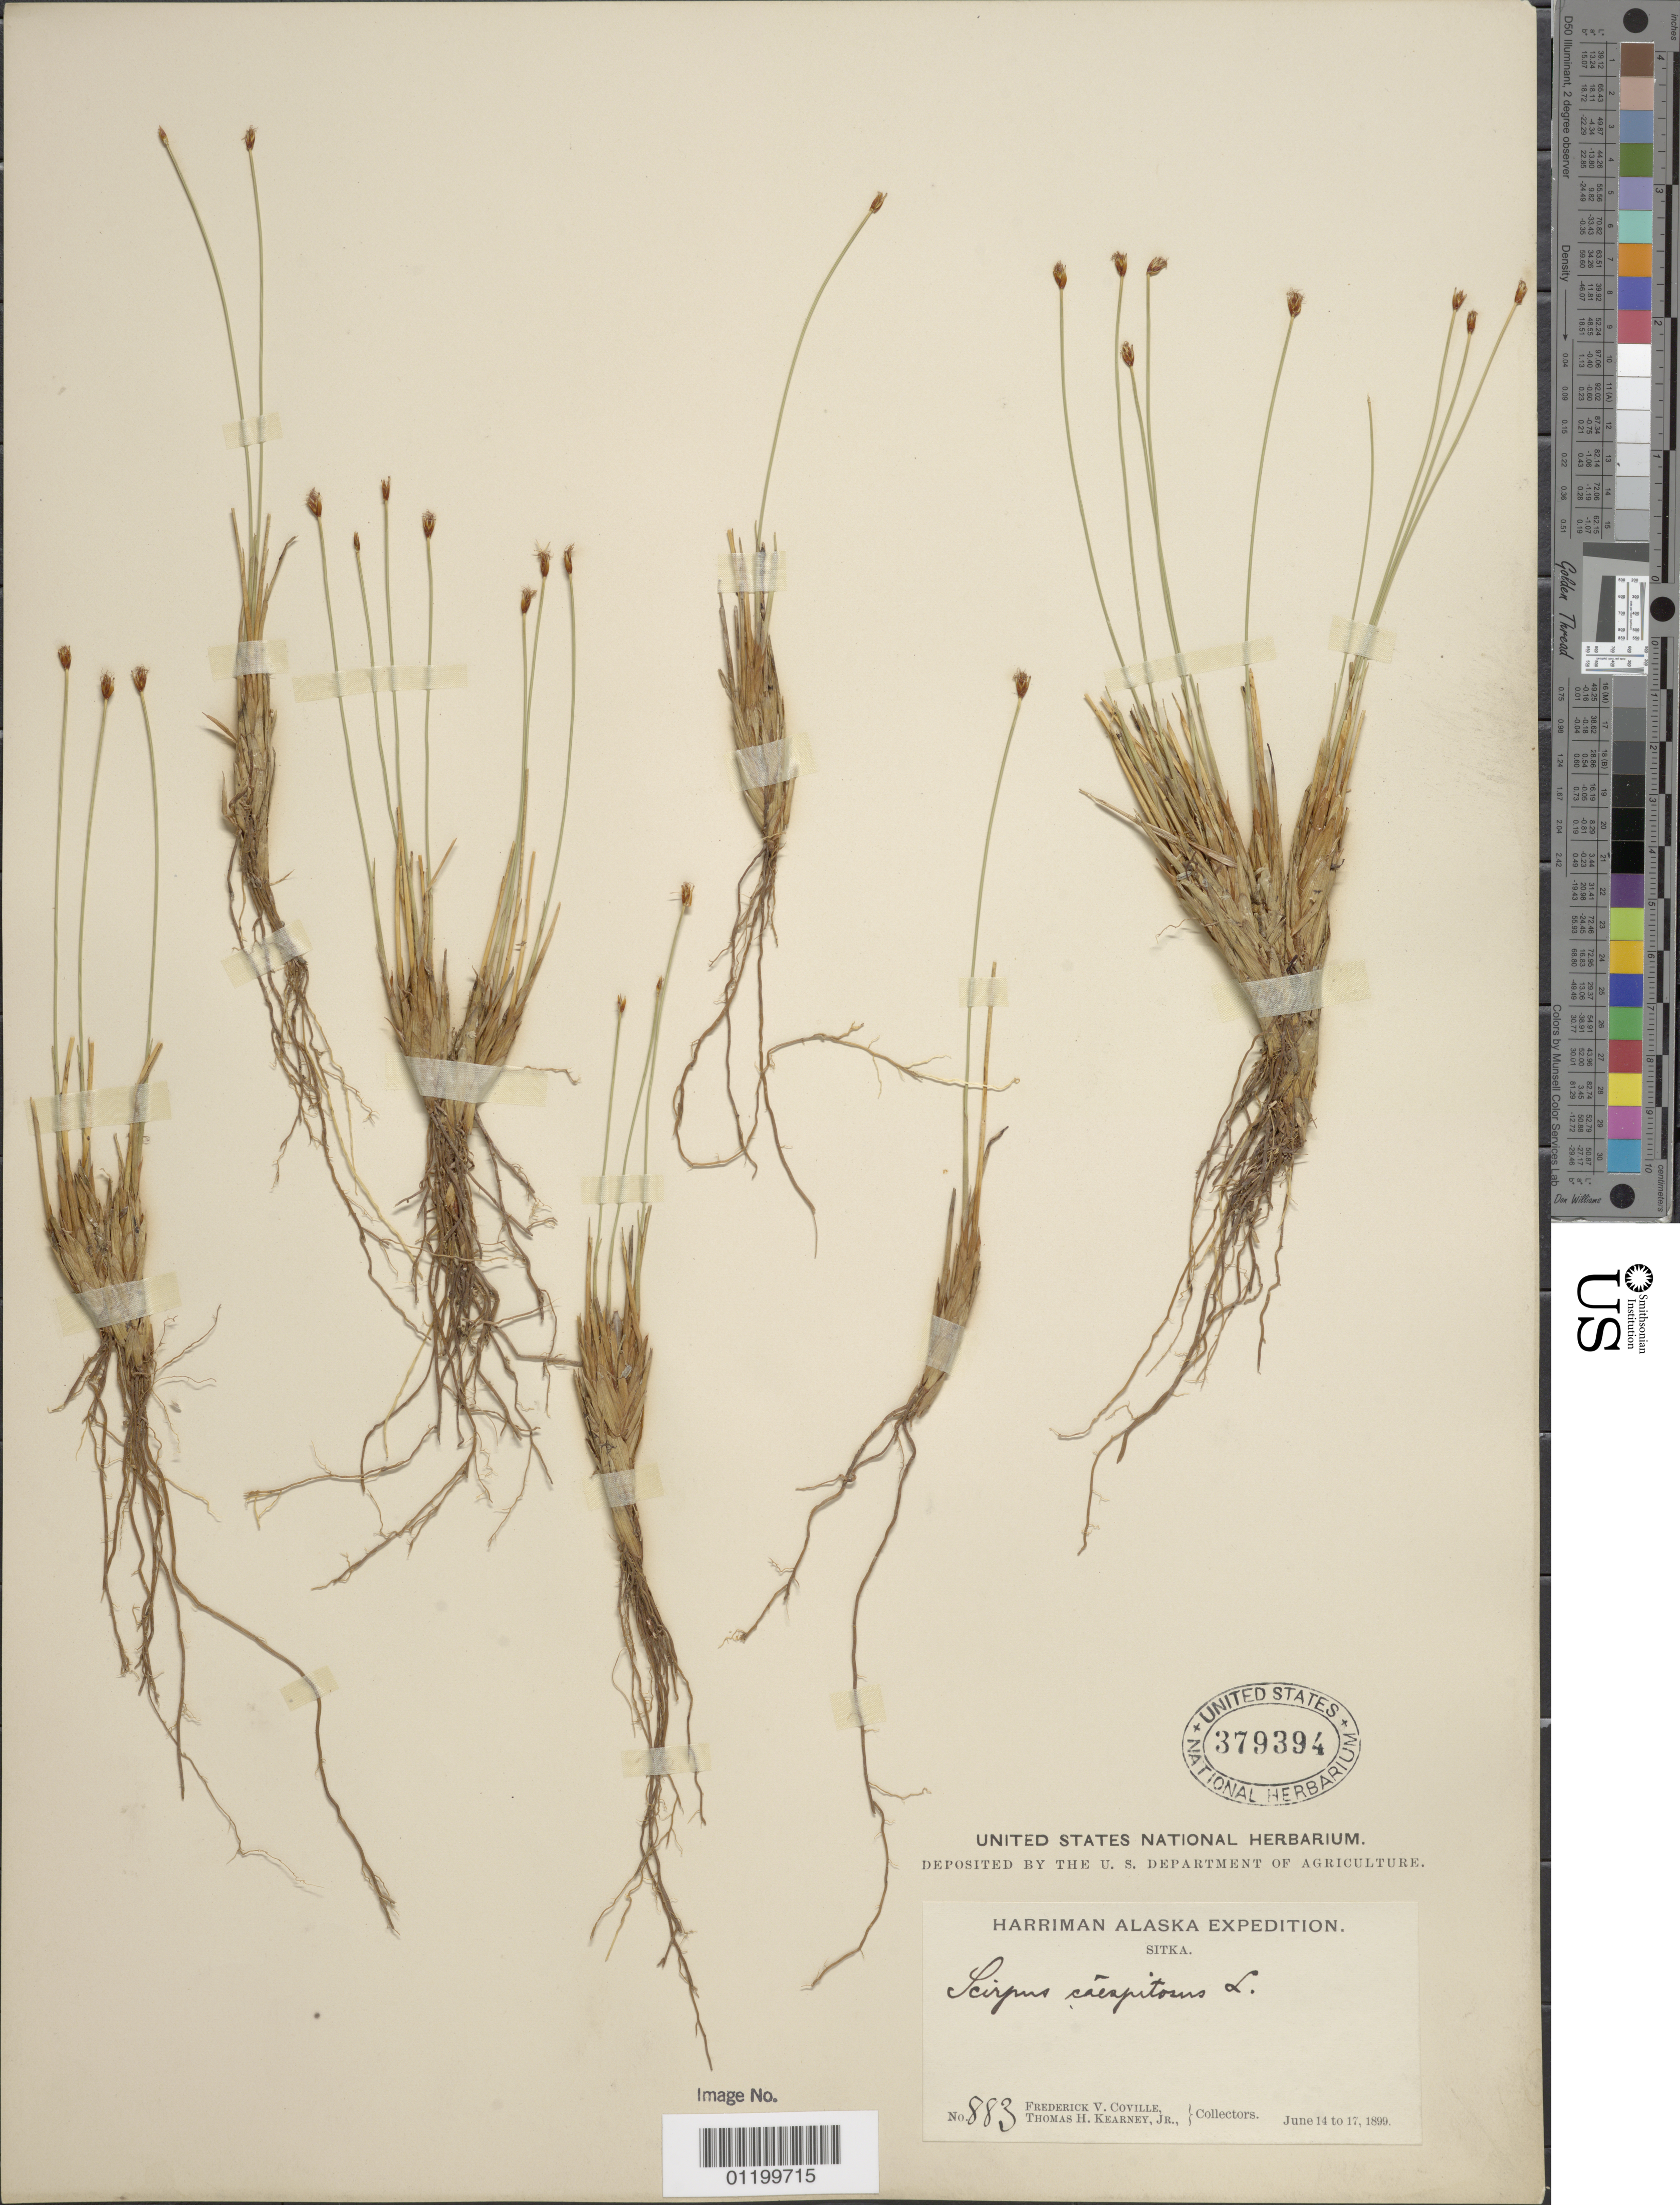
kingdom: Plantae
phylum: Tracheophyta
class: Liliopsida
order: Poales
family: Cyperaceae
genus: Trichophorum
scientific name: Trichophorum cespitosum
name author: (L.) Hartm.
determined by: Strong, Mark T., (BOT), Smithsonian Institution - National Museum of Natural History (UNITED STATES)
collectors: F. V. Coville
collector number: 883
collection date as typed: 14 Jun 1899 to 17 Jun 1899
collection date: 1899-06-14/1899-06-17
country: United States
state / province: Alaska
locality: Sitka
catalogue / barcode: US 379394